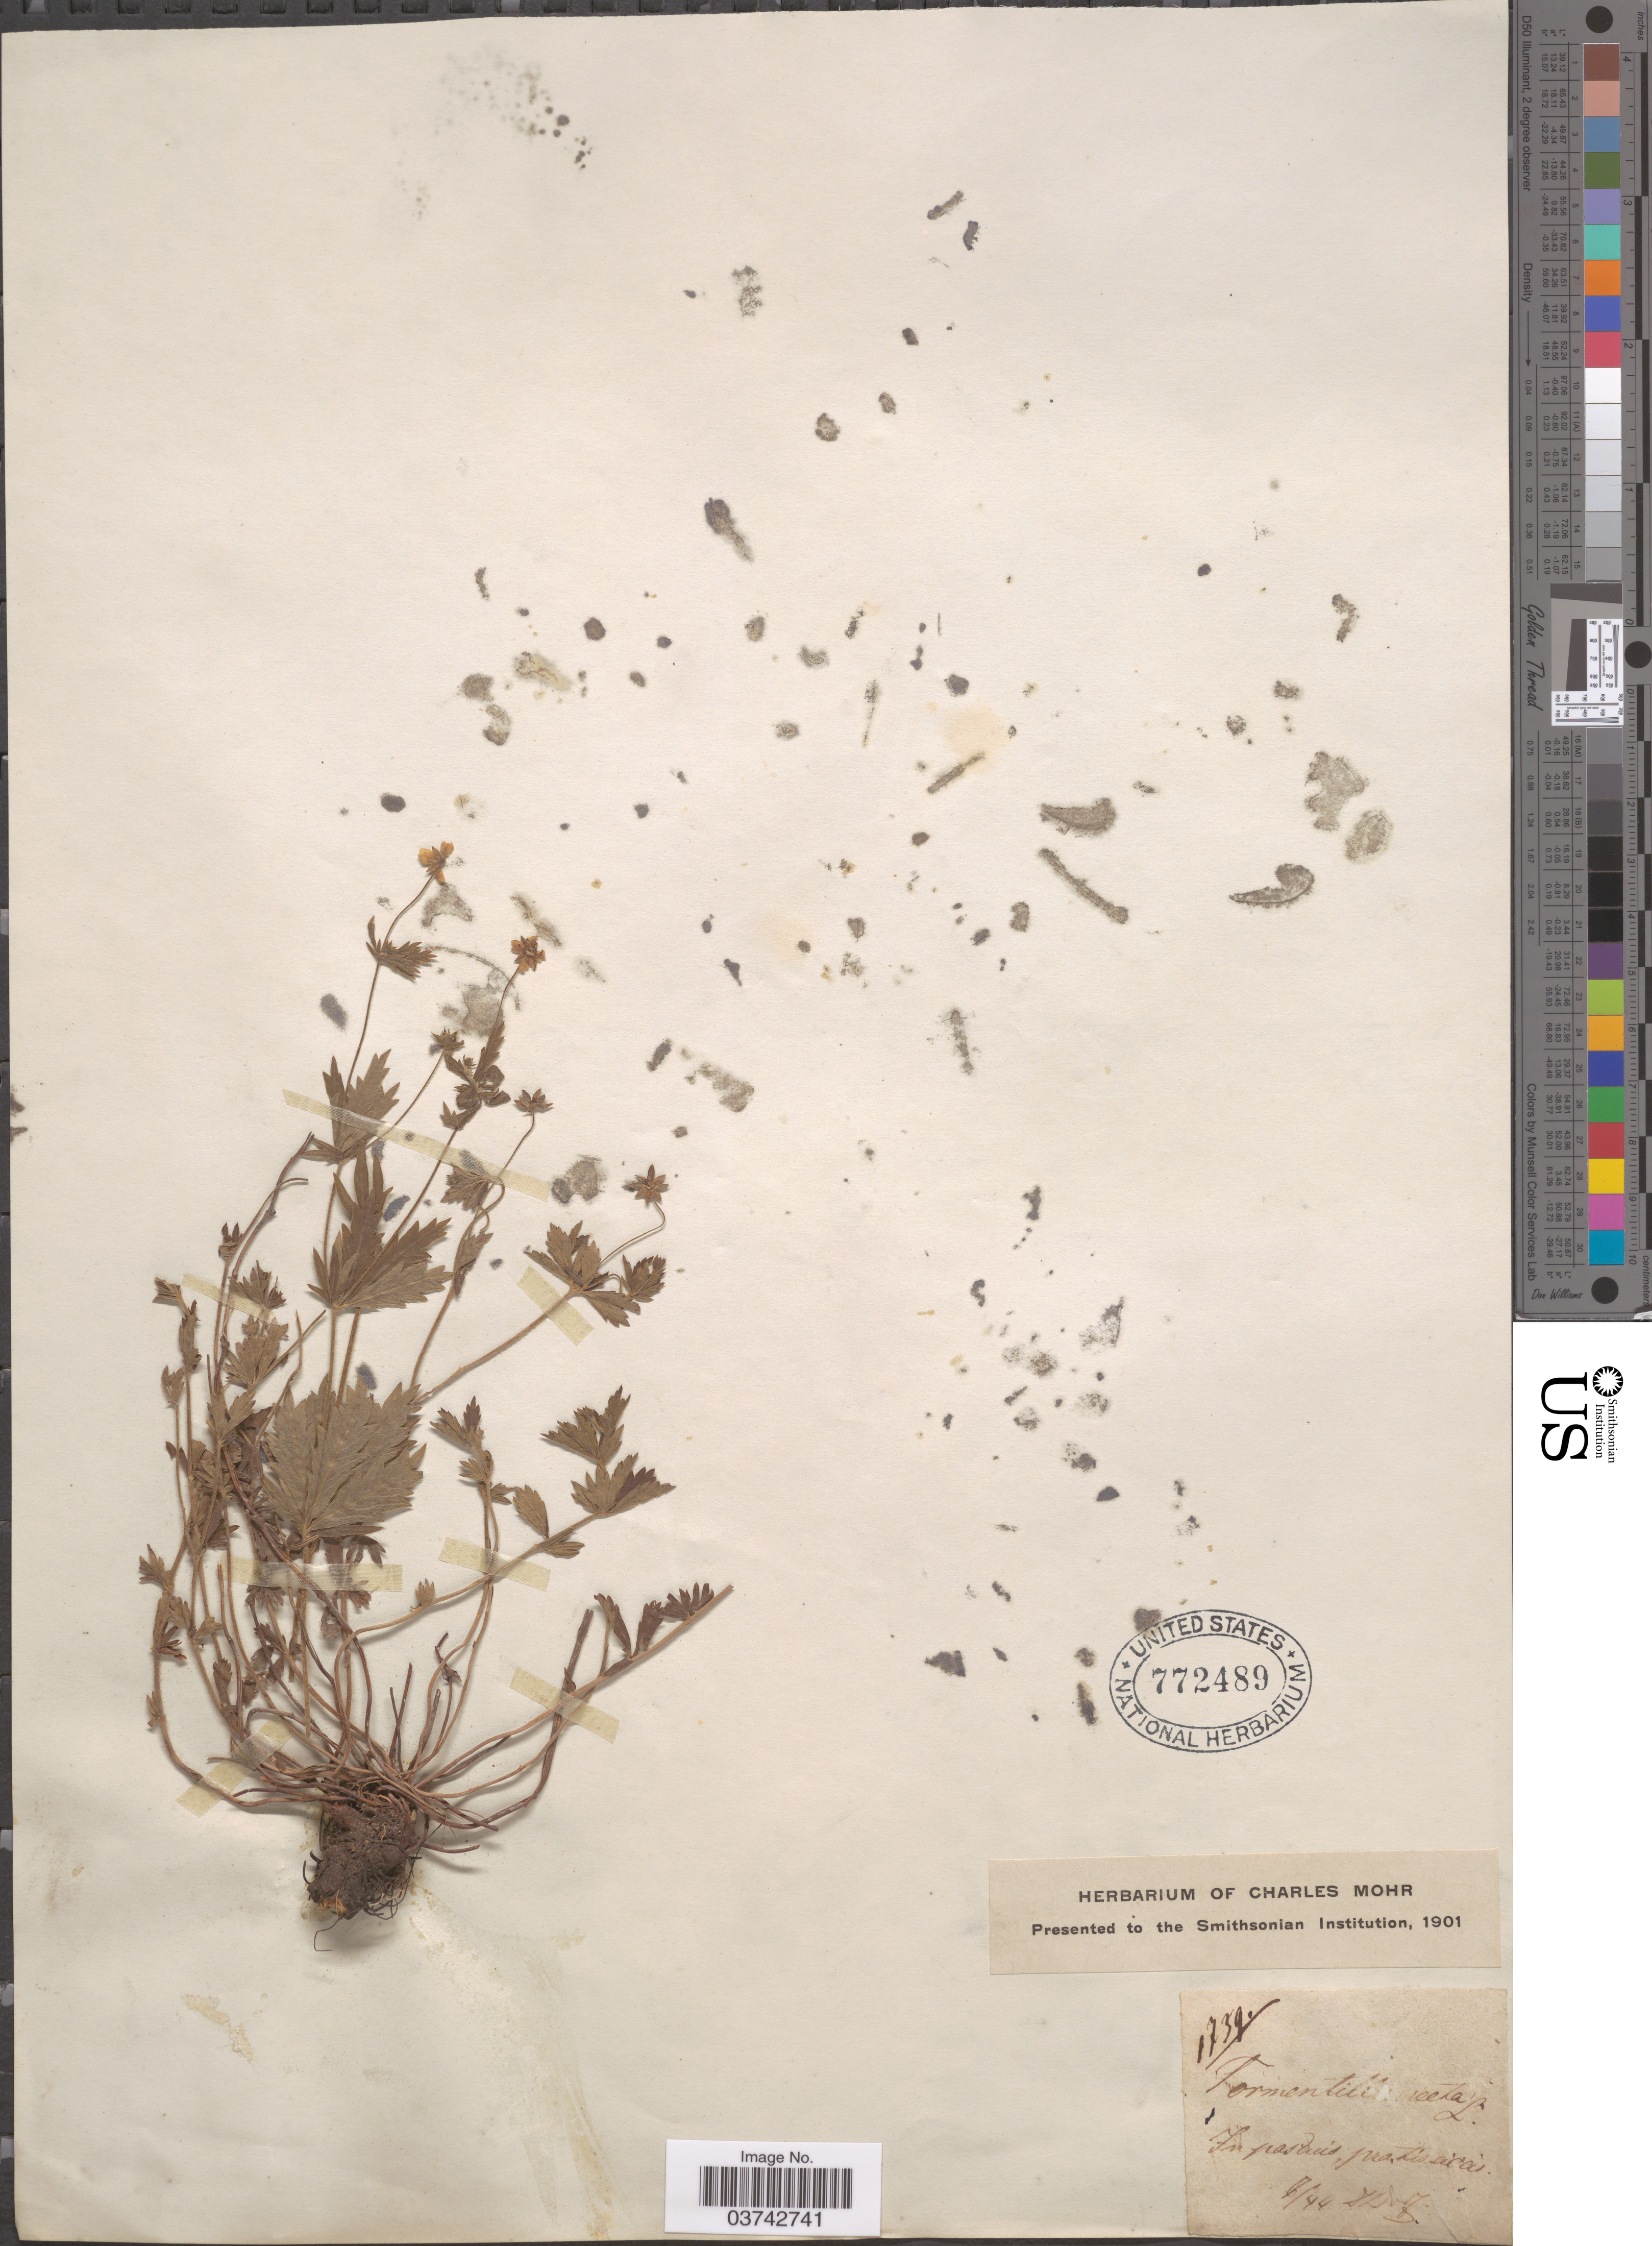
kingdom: Plantae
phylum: Tracheophyta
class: Magnoliopsida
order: Rosales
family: Rosaceae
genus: Potentilla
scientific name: Potentilla recta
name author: L.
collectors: Mohr, C. T. (herbarium)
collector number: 1739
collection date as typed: Transcribed d/m/y: /7/44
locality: In pascuis pra tiscias [interpreted].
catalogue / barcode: US 772489